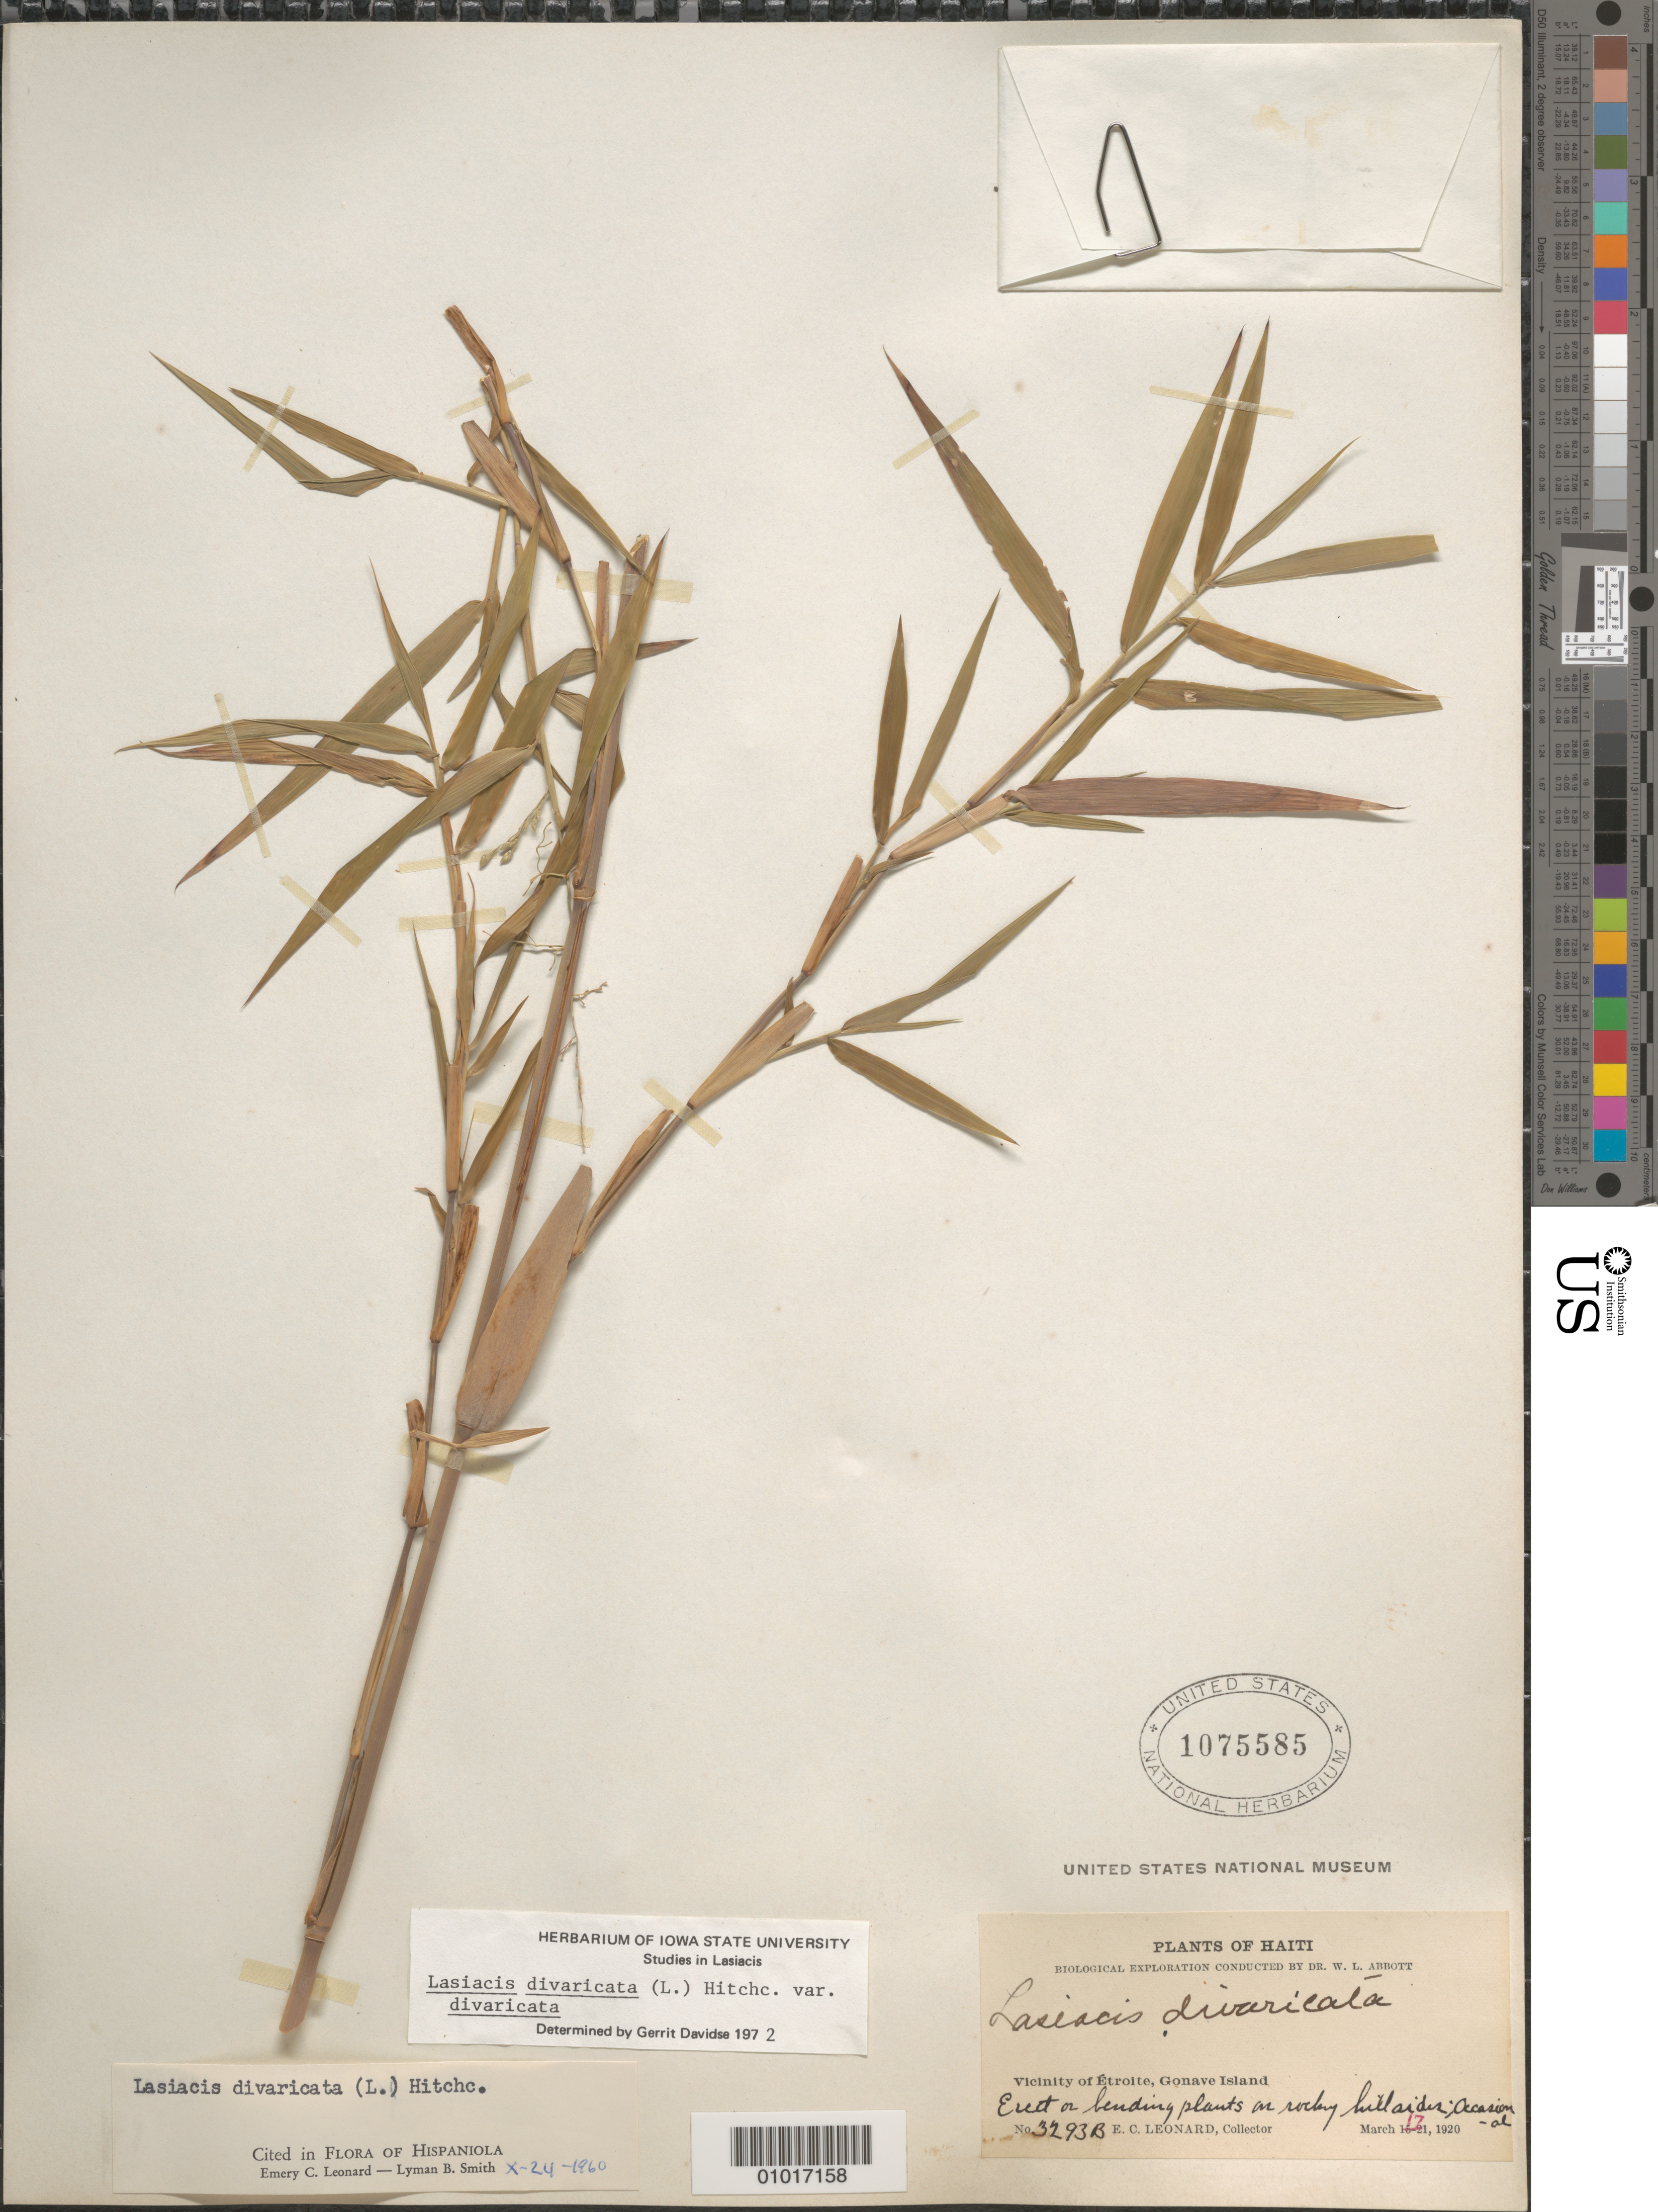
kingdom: Plantae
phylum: Tracheophyta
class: Liliopsida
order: Poales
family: Poaceae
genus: Lasiacis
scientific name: Lasiacis divaricata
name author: (L.) Hitchc.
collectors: E. C. Leonard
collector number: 3293B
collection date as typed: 17 Mar 1920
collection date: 1920-03-17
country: Haiti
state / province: Óuest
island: Hispaniola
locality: Vicinity of Etrolte, Gonave Island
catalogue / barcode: US 1075585